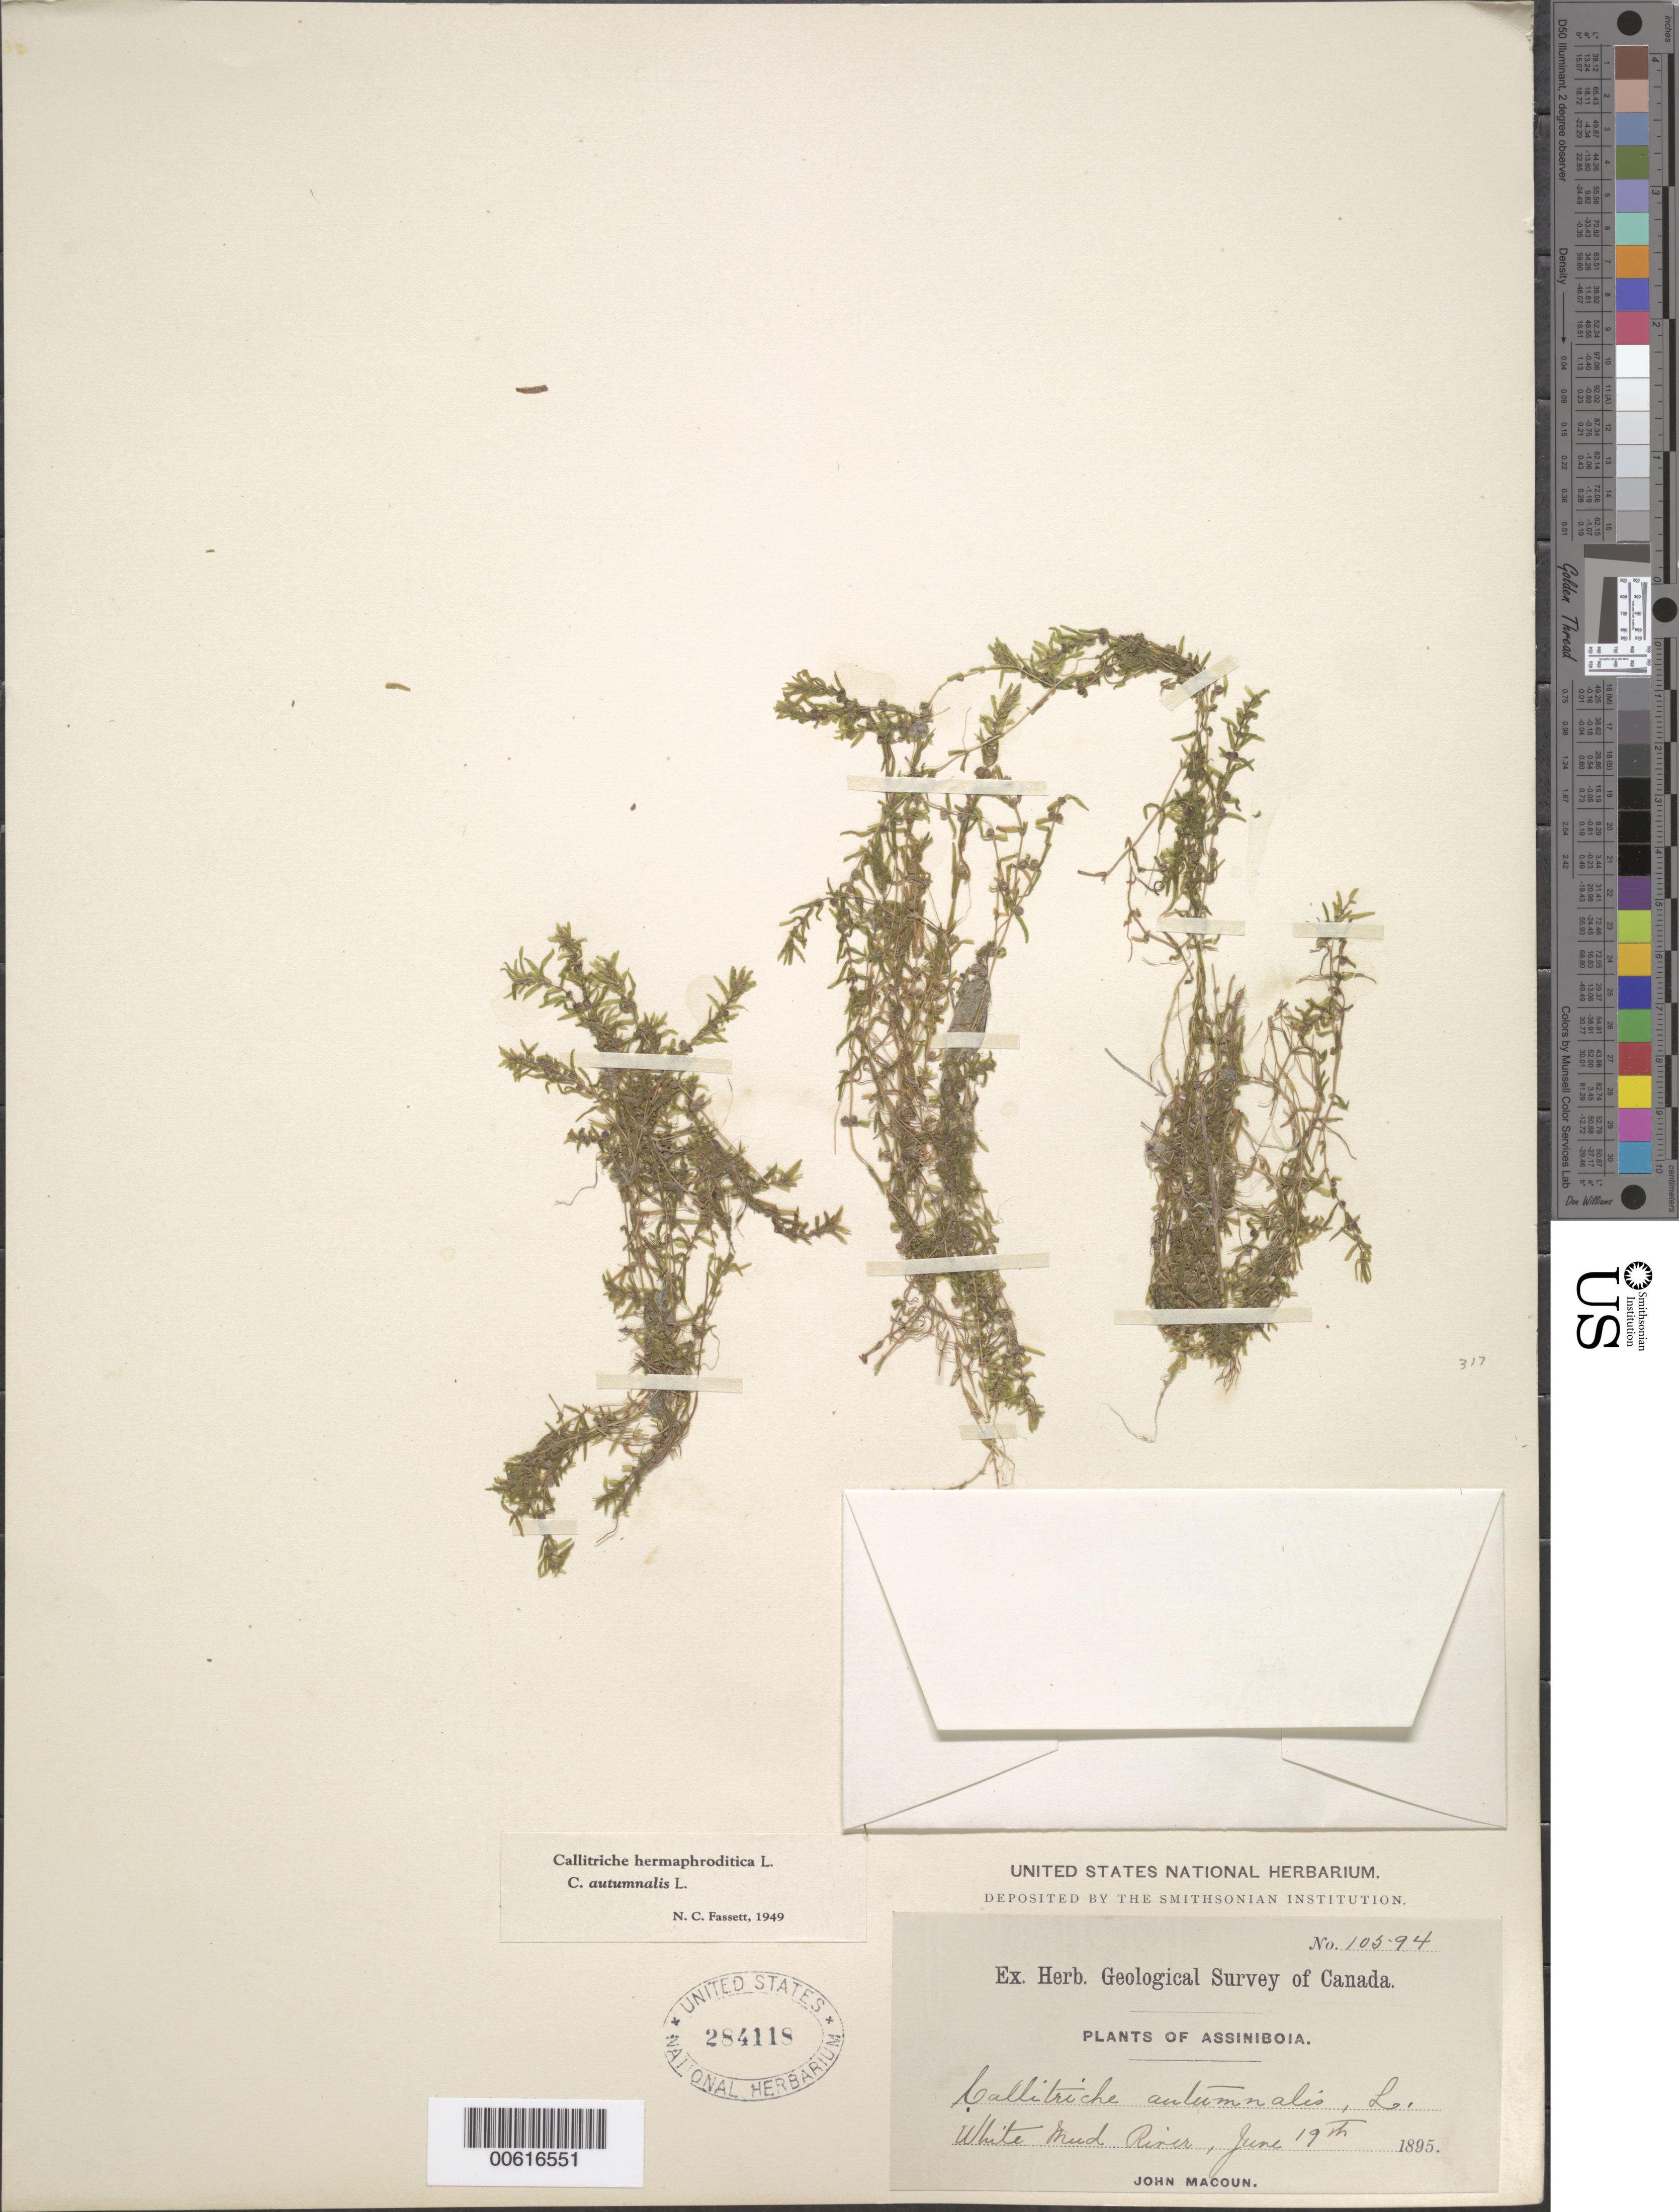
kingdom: Plantae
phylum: Tracheophyta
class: Magnoliopsida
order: Lamiales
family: Plantaginaceae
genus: Callitriche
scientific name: Callitriche hermaphroditica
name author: L.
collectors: J. Macoun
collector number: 10594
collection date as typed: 19 Jun 1895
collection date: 1895-06-19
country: Canada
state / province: Saskatchewan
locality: Assiniboia, White Mud River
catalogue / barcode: US 2841118